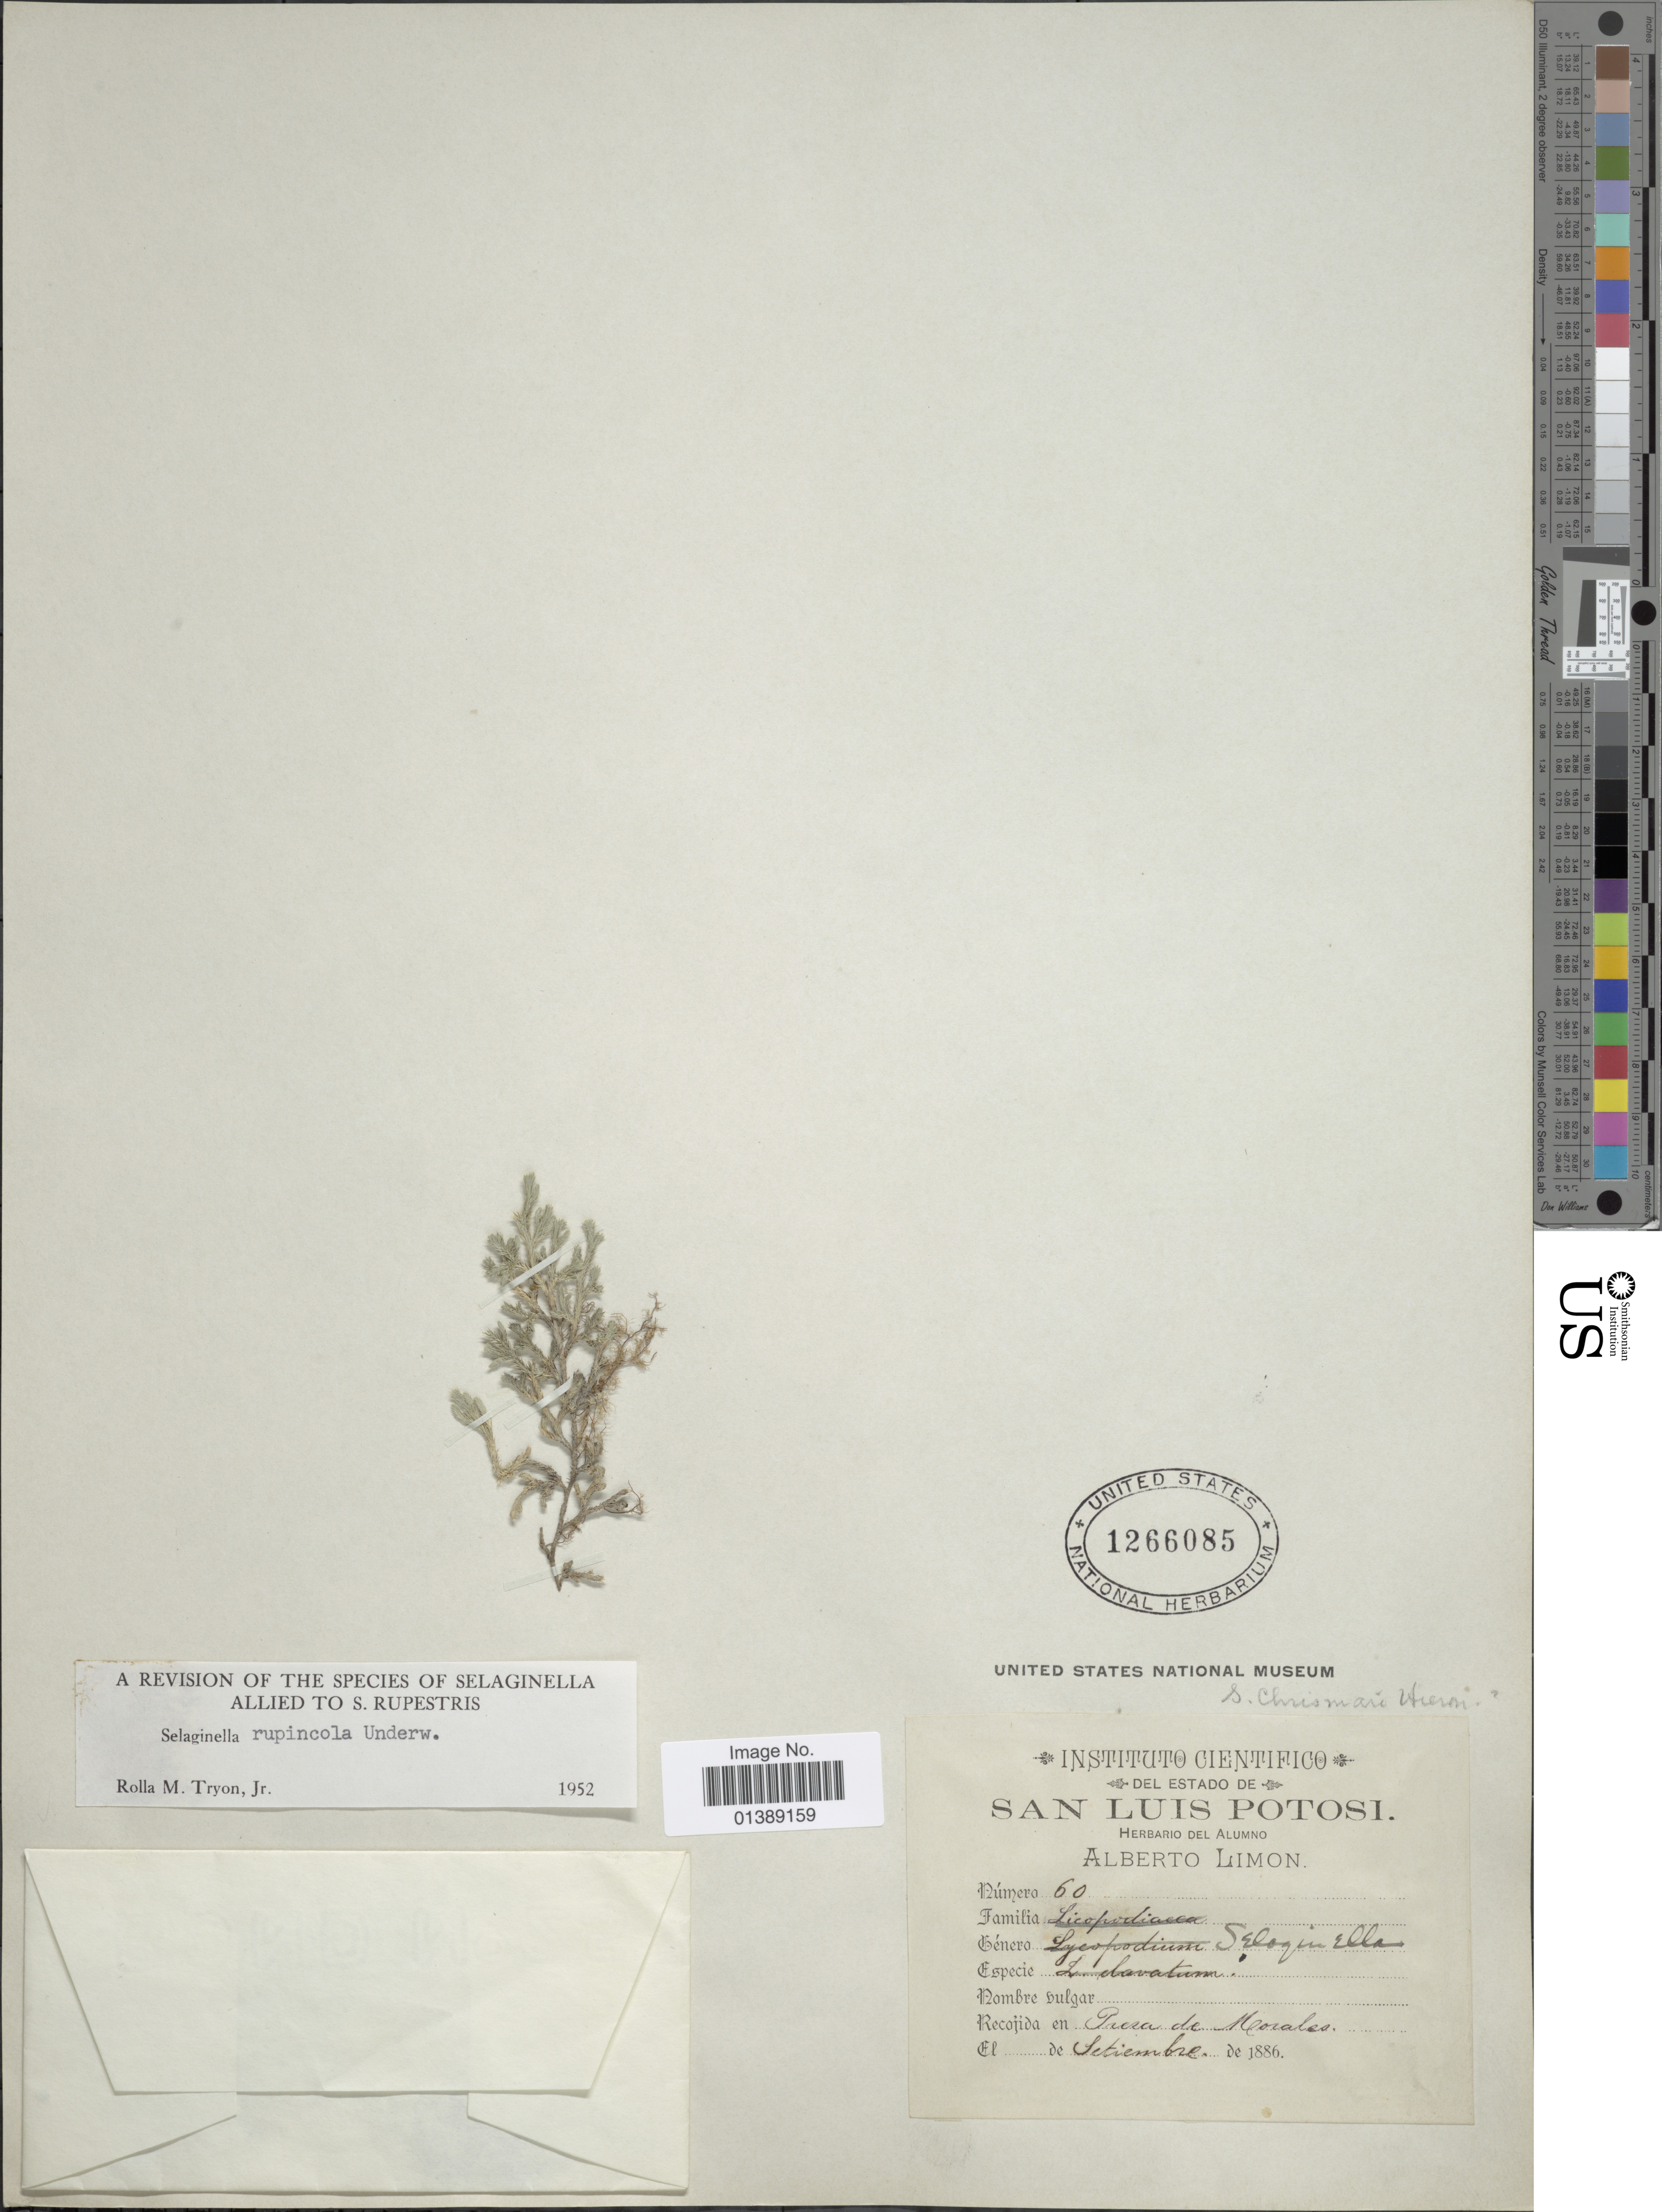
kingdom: Plantae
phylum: Tracheophyta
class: Lycopodiopsida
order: Selaginellales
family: Selaginellaceae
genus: Selaginella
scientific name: Selaginella rupincola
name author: Underw.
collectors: A. Limon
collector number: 60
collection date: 1886-09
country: Mexico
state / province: San Luis Potosí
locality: Presa de Morales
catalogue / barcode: US 1266085